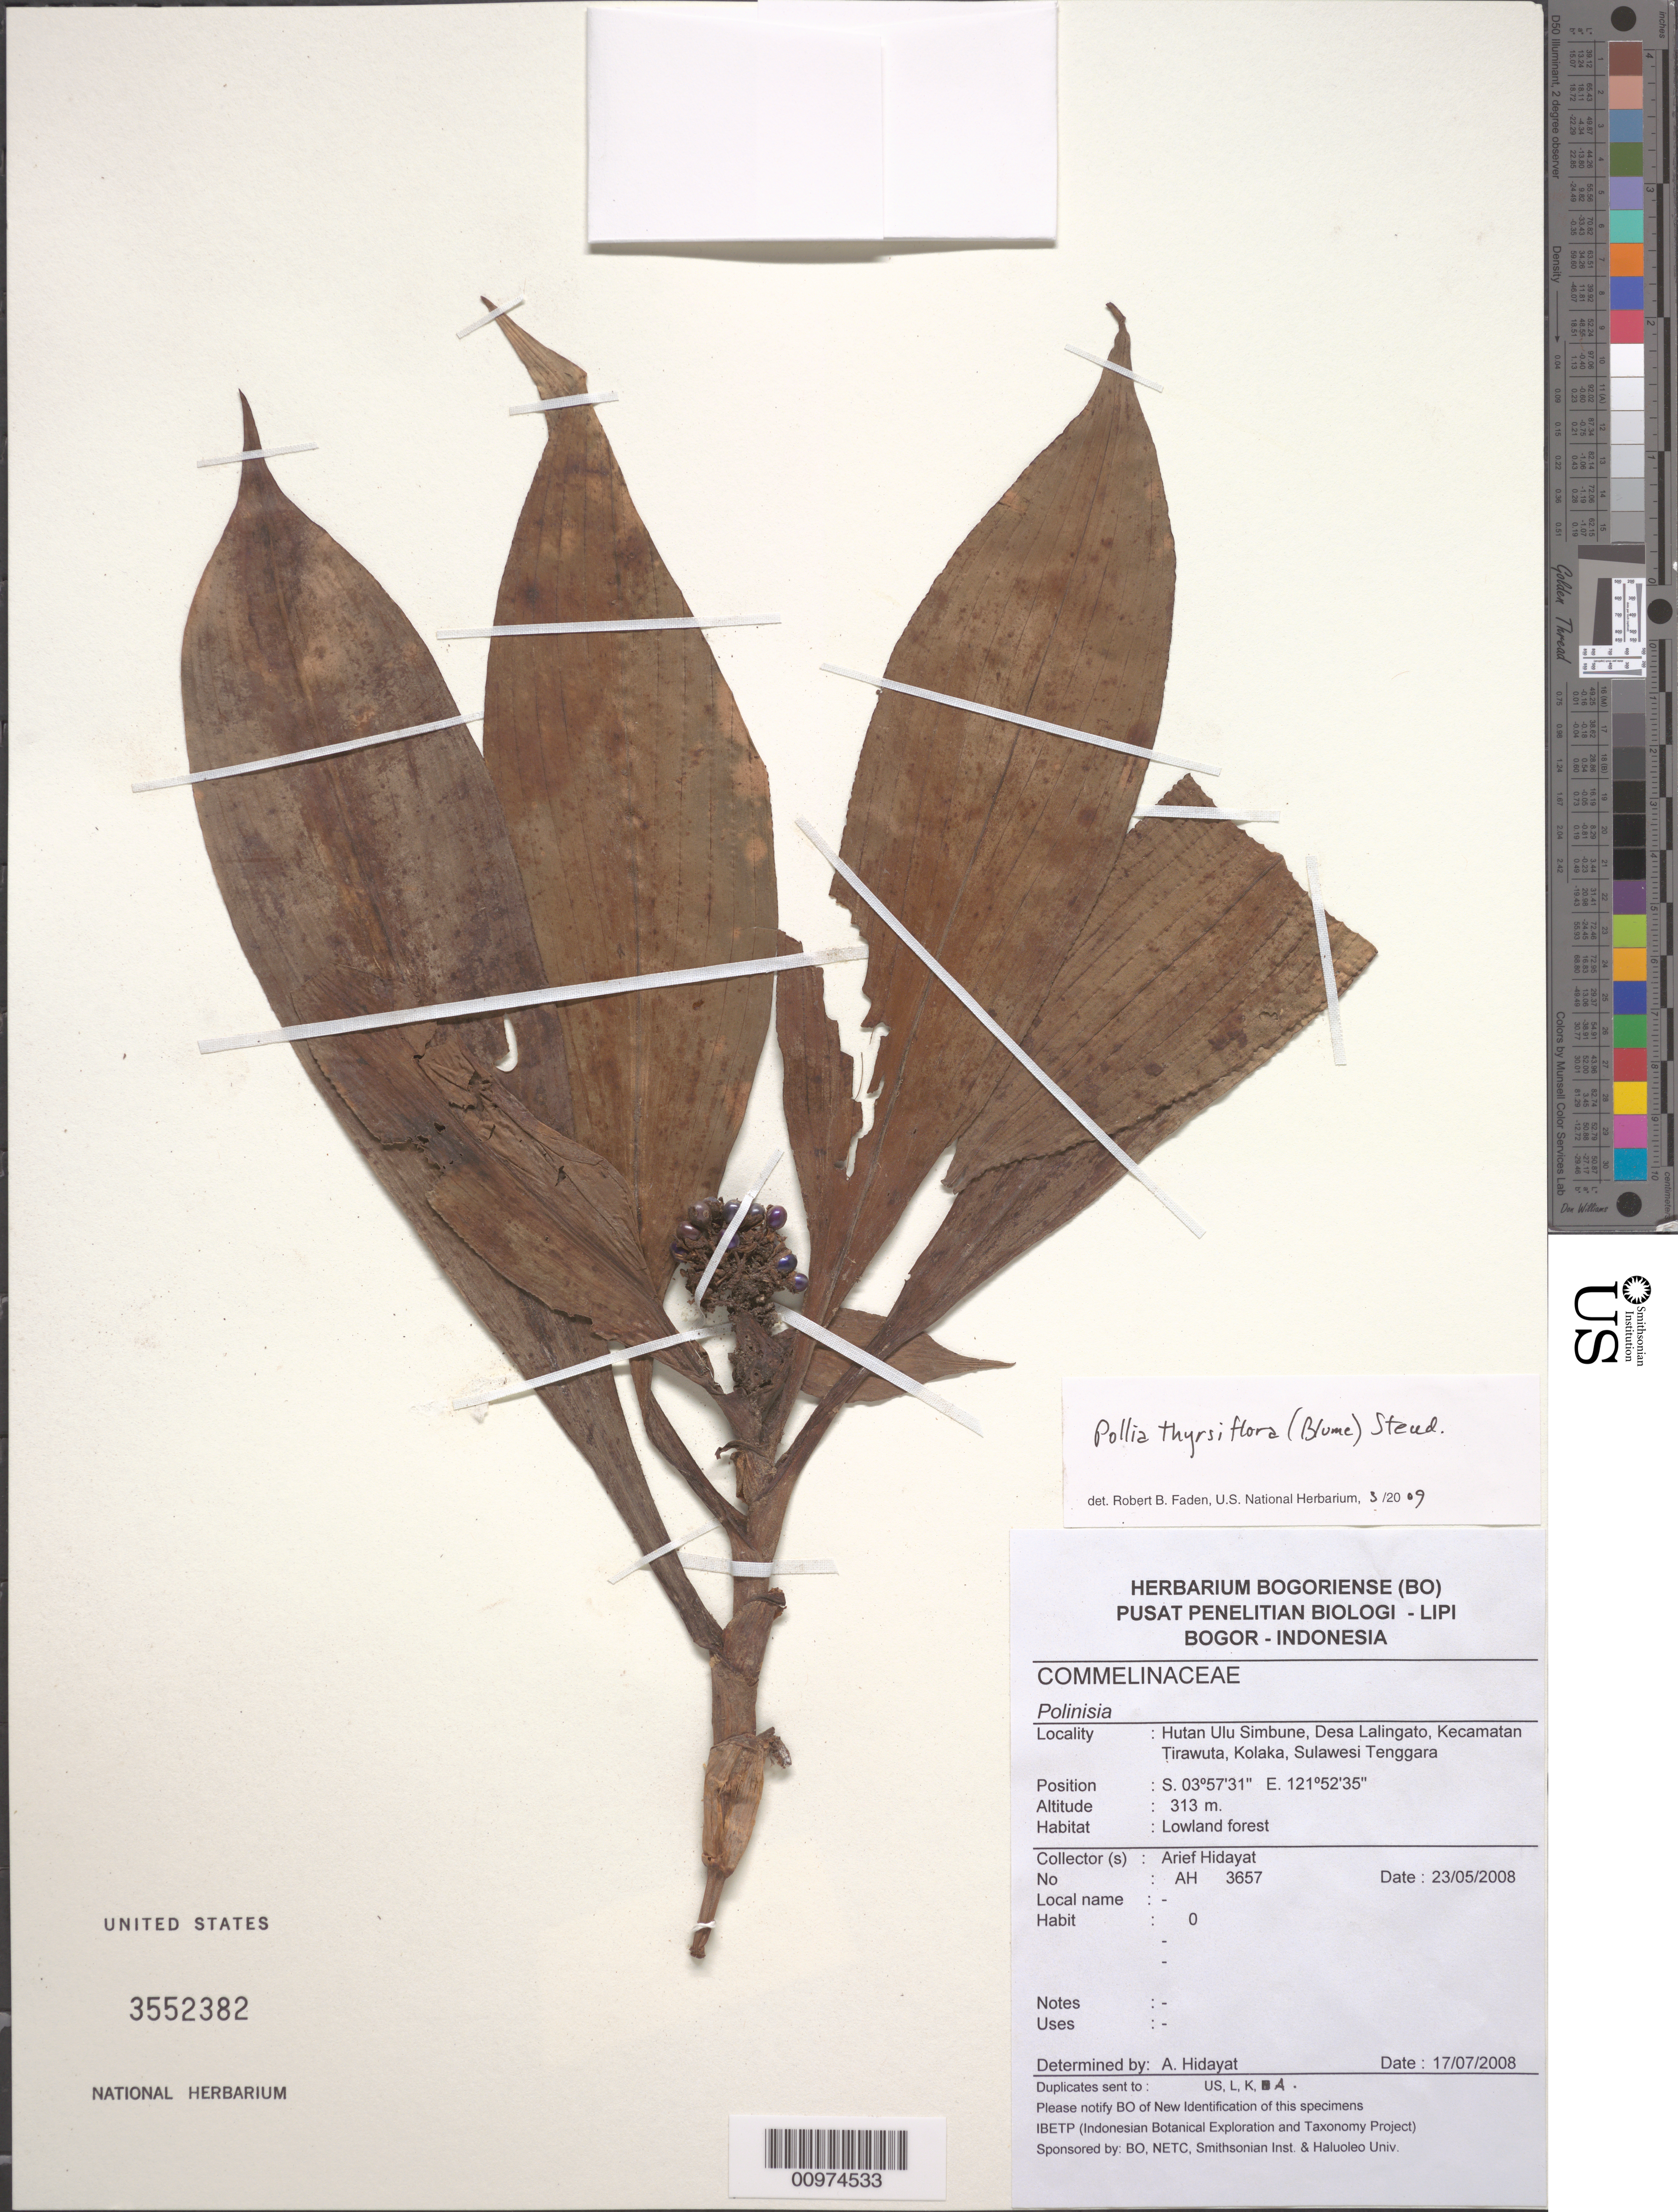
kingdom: Plantae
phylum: Tracheophyta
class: Liliopsida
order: Commelinales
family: Commelinaceae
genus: Pollia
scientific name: Pollia thyrsiflora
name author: (Blume) Steud.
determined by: Faden, Robert B., (US), Smithsonian Institution - National Museum of Natural History (UNITED STATES)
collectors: A. Hidayat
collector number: AH 3657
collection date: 2008-05-23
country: Indonesia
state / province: Sulawesi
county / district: Sulawesi Tenggara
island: Sulawesi [Celebes]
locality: Hutan Ulu Simbune, Desa Lalingato, Kecamatan Tirawuta, Kolaka, Sulawesi Tenggara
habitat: Lowland forest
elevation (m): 313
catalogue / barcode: US 3552382